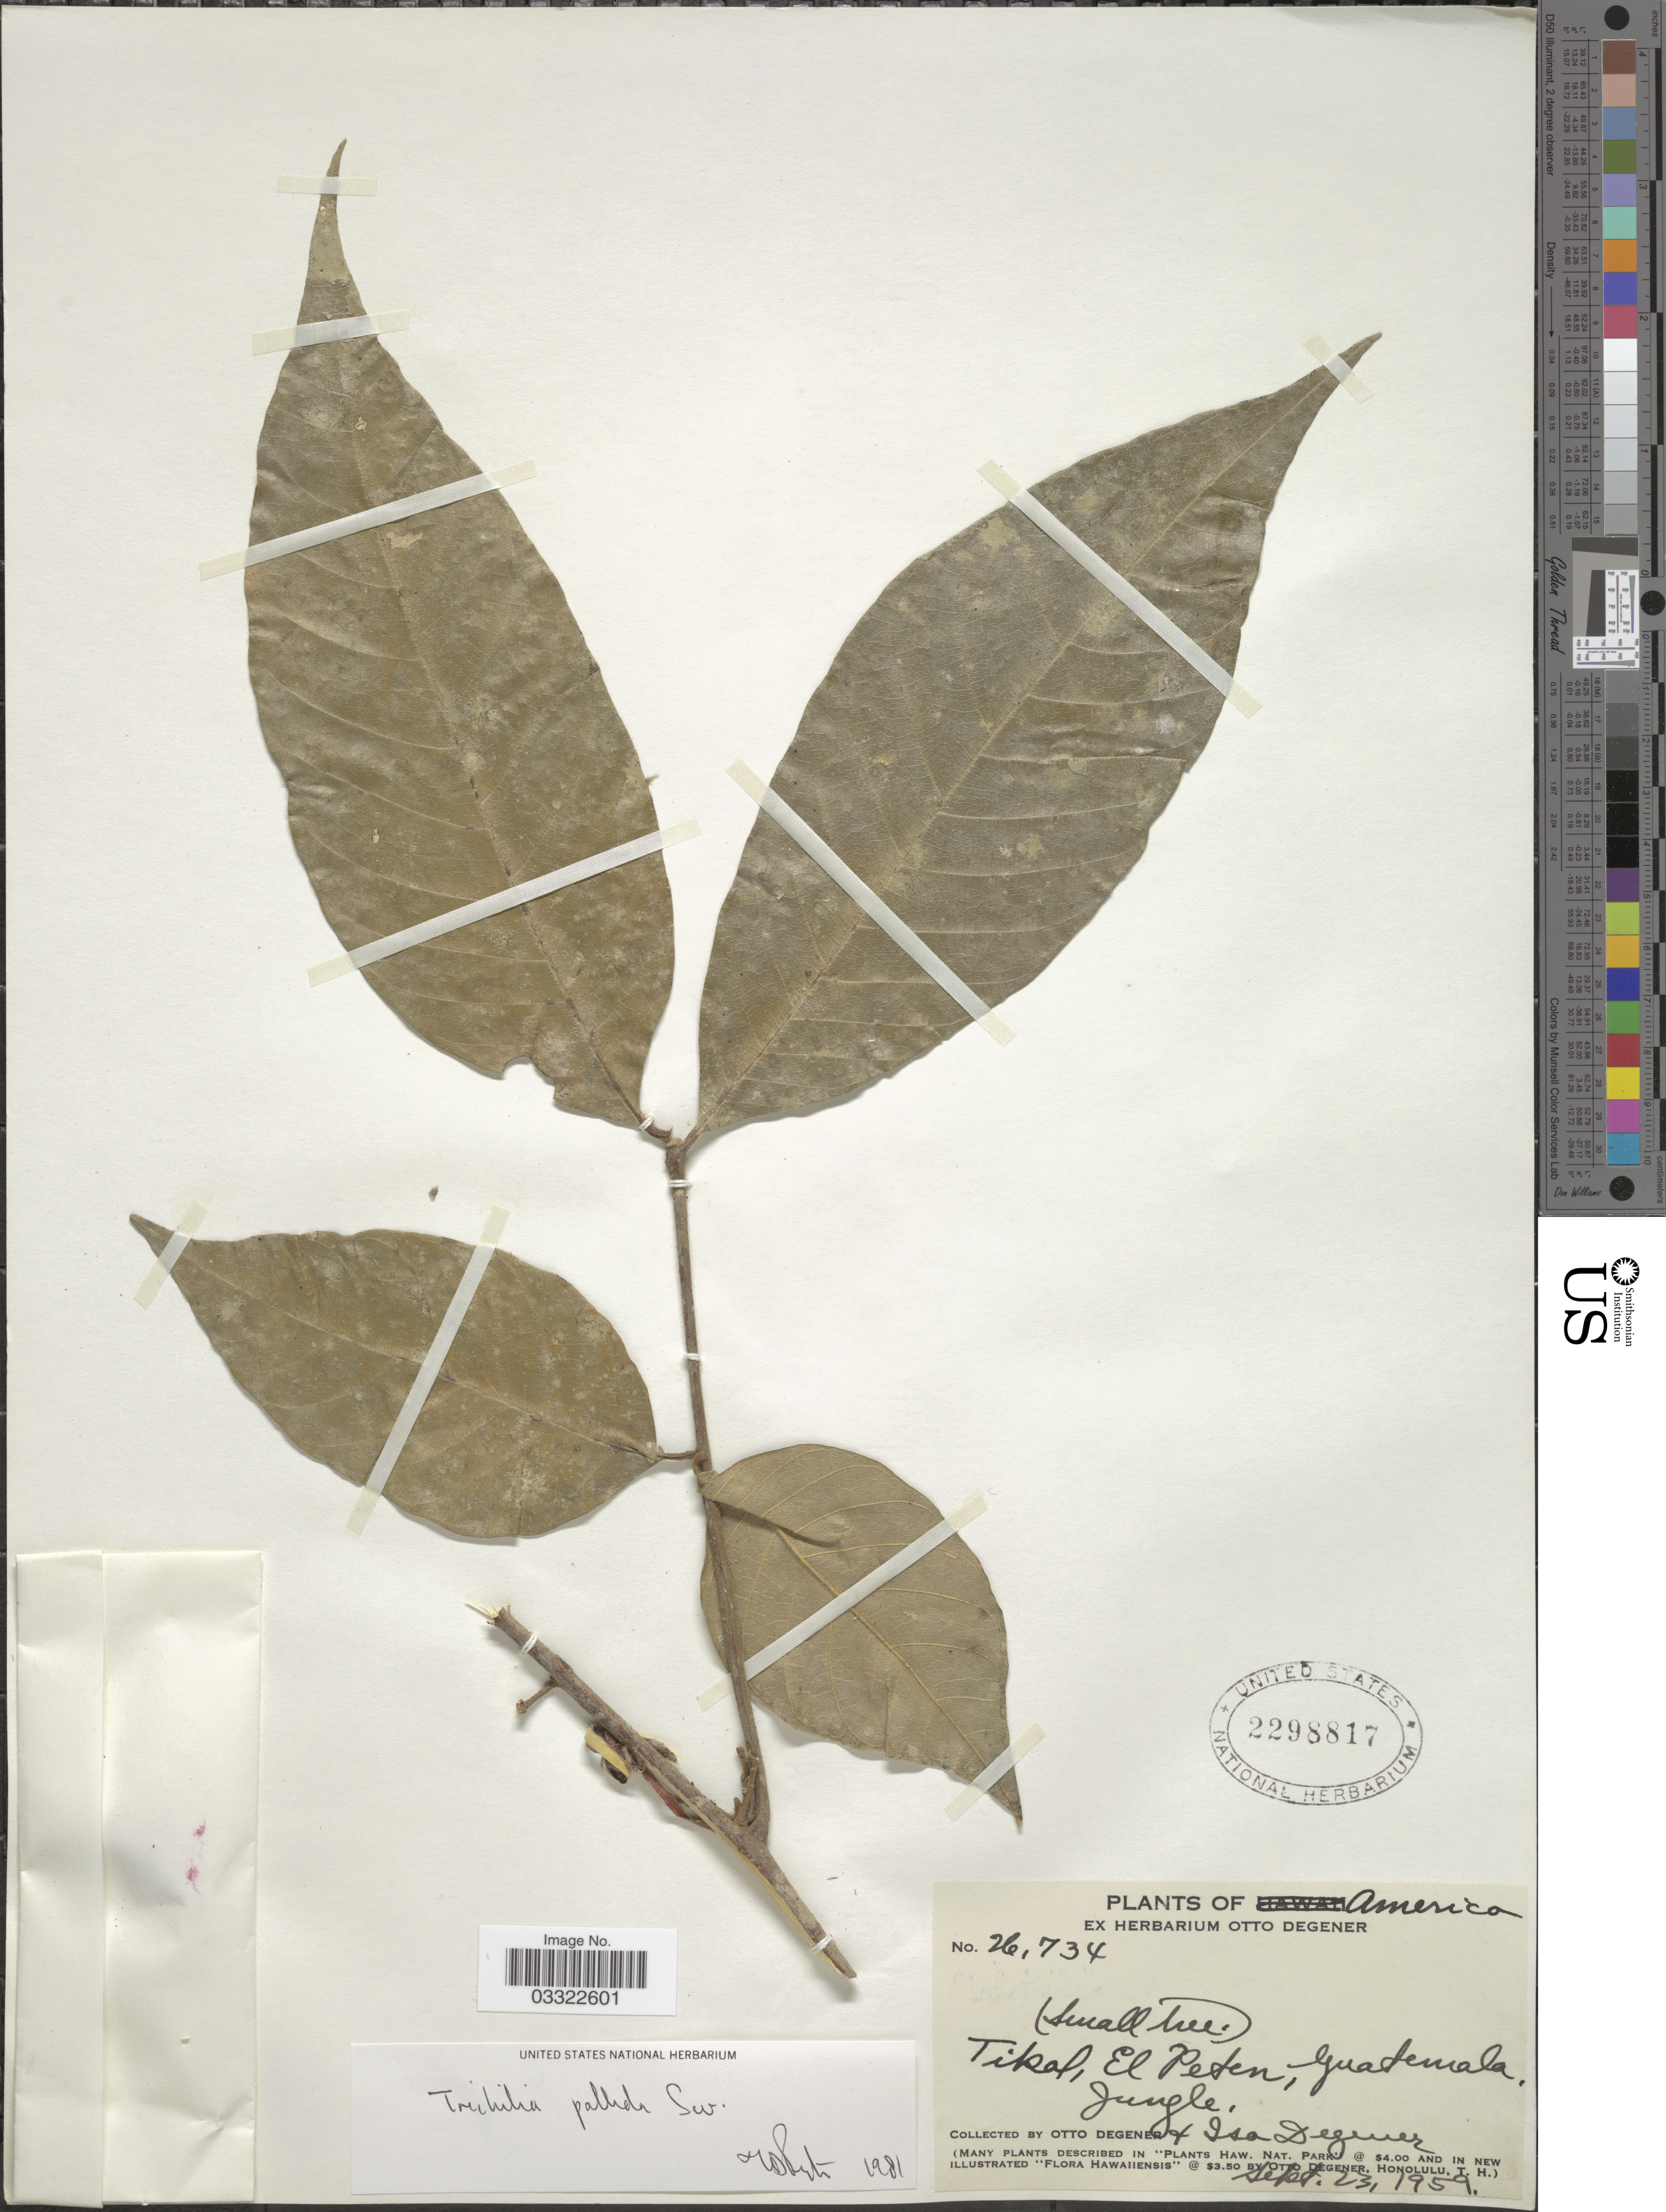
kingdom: Plantae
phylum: Tracheophyta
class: Magnoliopsida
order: Sapindales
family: Meliaceae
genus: Trichilia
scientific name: Trichilia pallida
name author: Sw.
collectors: O. Degener & I. Degener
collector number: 26734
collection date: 1959-09-23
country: Guatemala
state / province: El Petén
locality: Tikal, Jungle.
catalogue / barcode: US 2298817